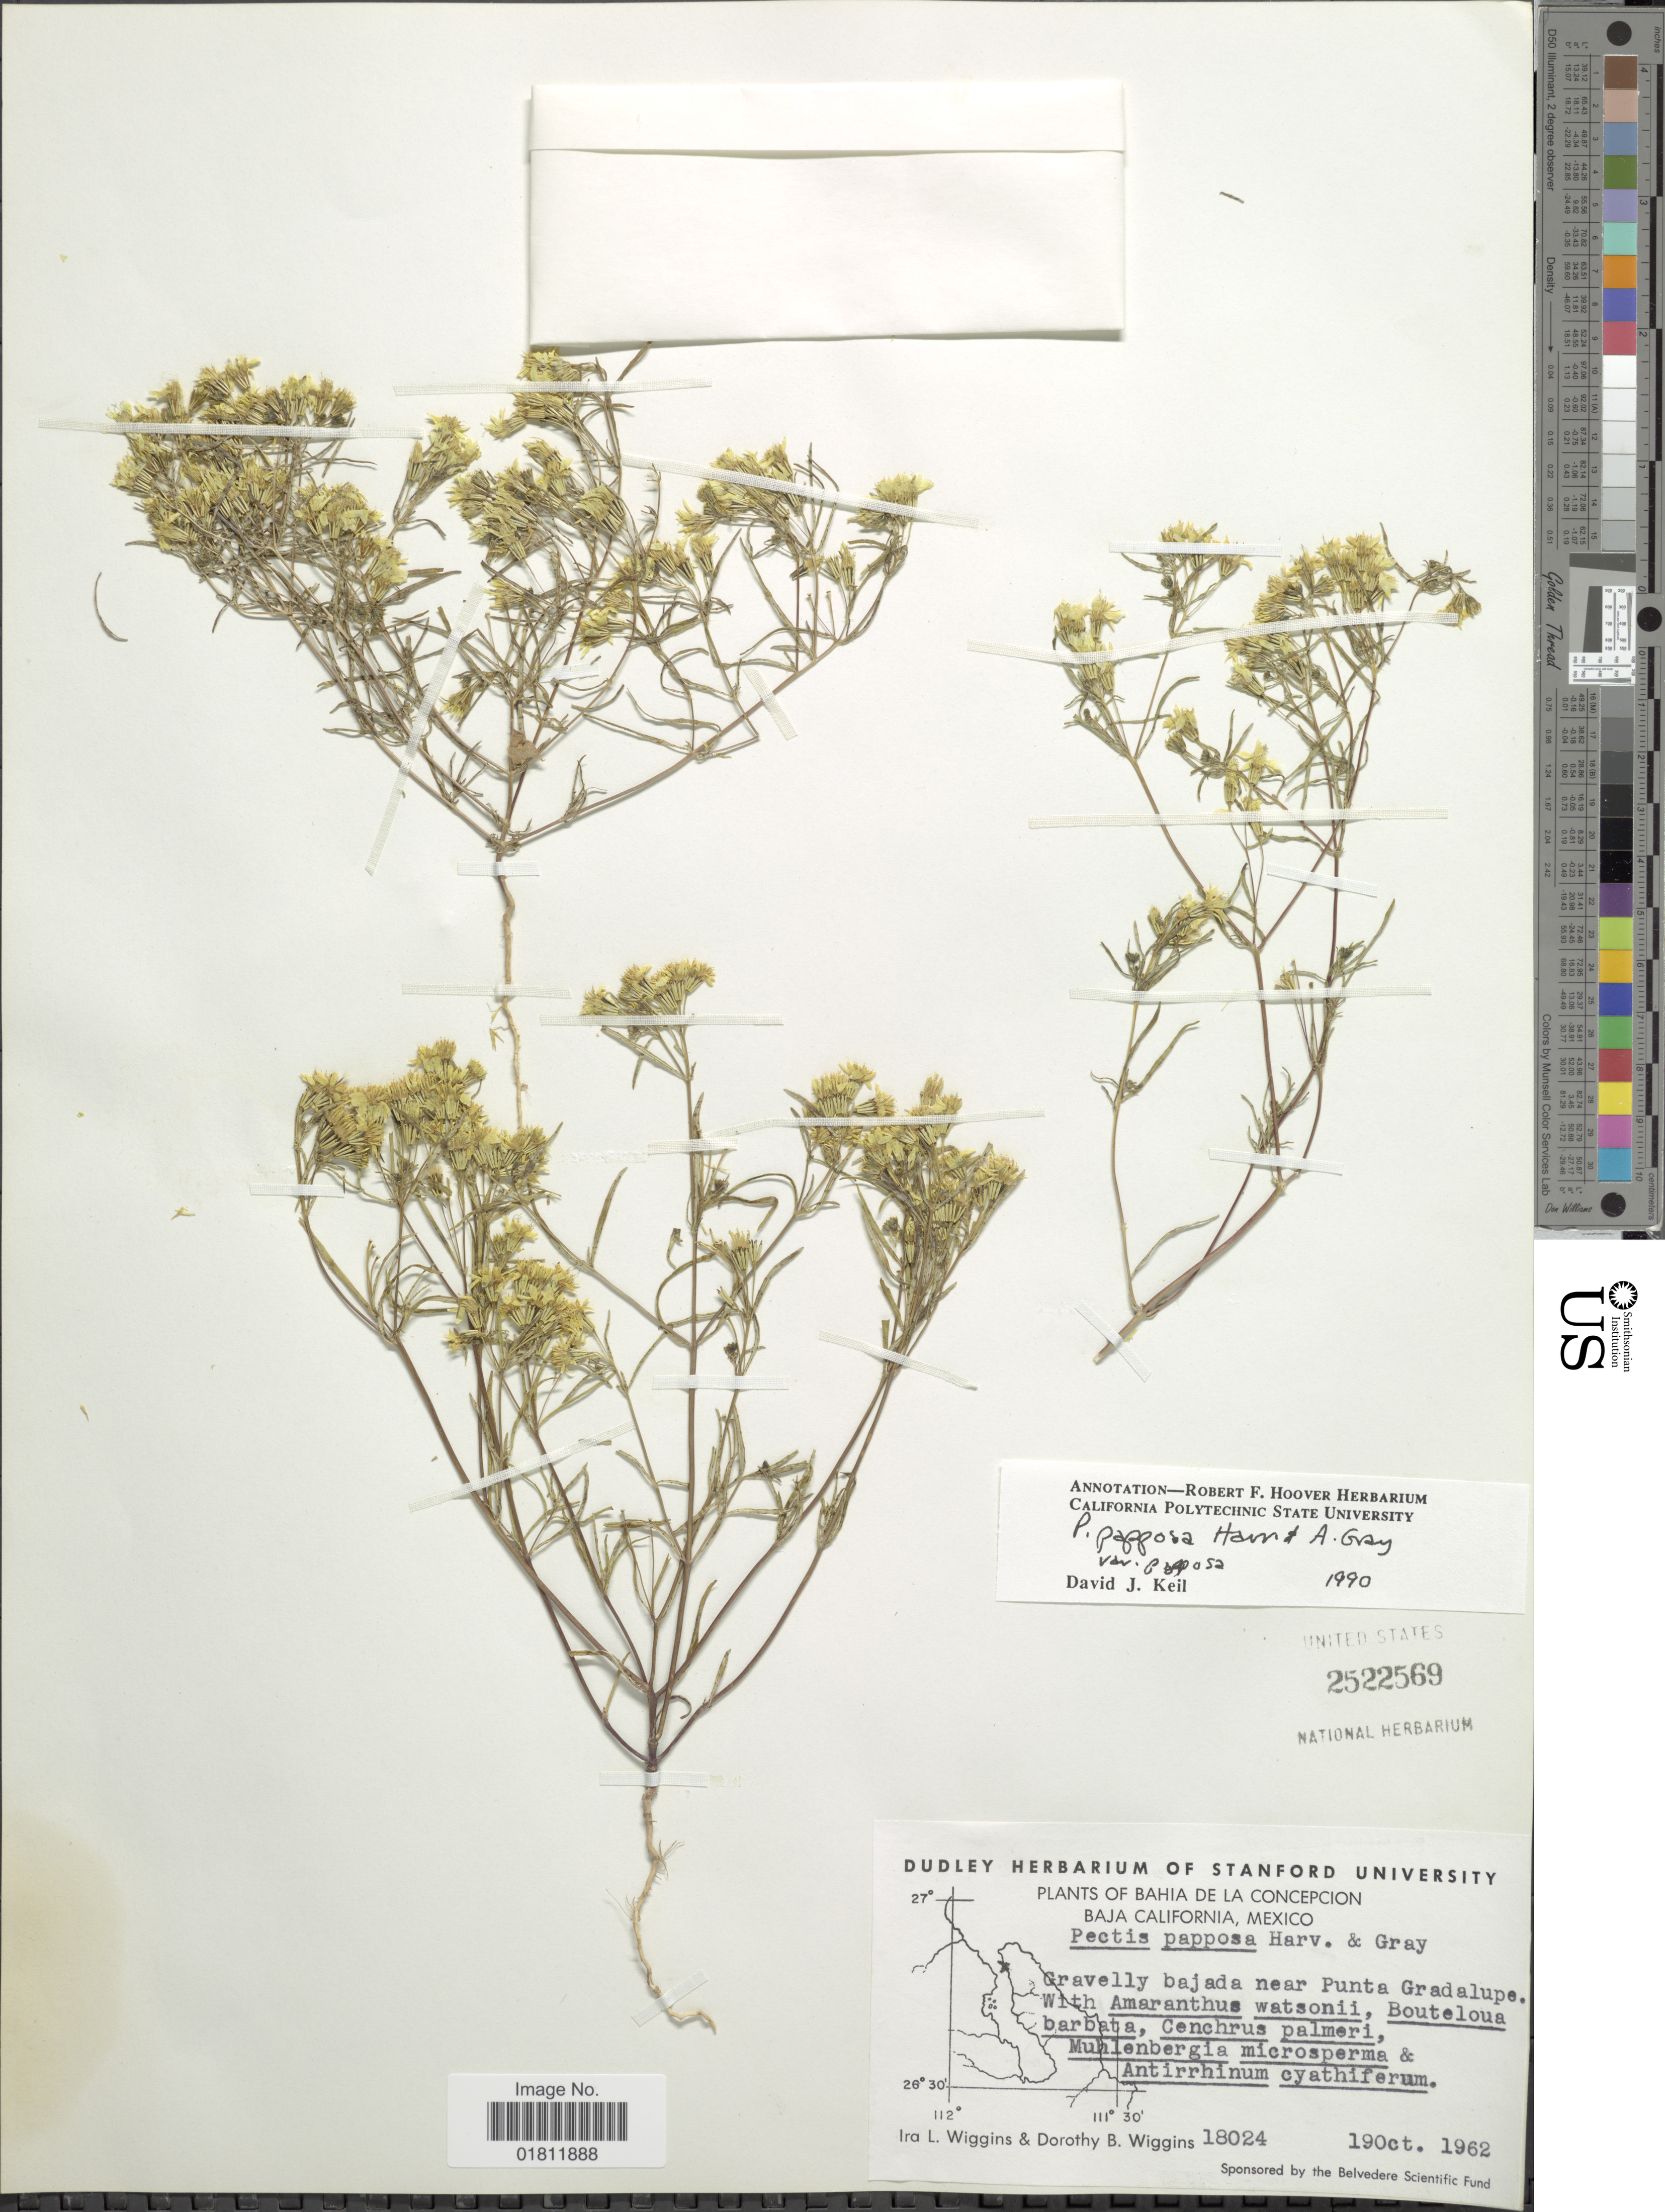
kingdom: Plantae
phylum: Tracheophyta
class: Magnoliopsida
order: Asterales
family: Asteraceae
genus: Pectis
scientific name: Pectis papposa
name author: Harv. & A. Gray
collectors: I. L. Wiggins & D. B. Wiggins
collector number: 18024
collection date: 1962-10-19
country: Mexico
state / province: Baja California Sur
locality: Bahia De La Concepcion, Baja California, Mexico, Gravelly bajada near Punta Gradalupe.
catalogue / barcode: US 2522569